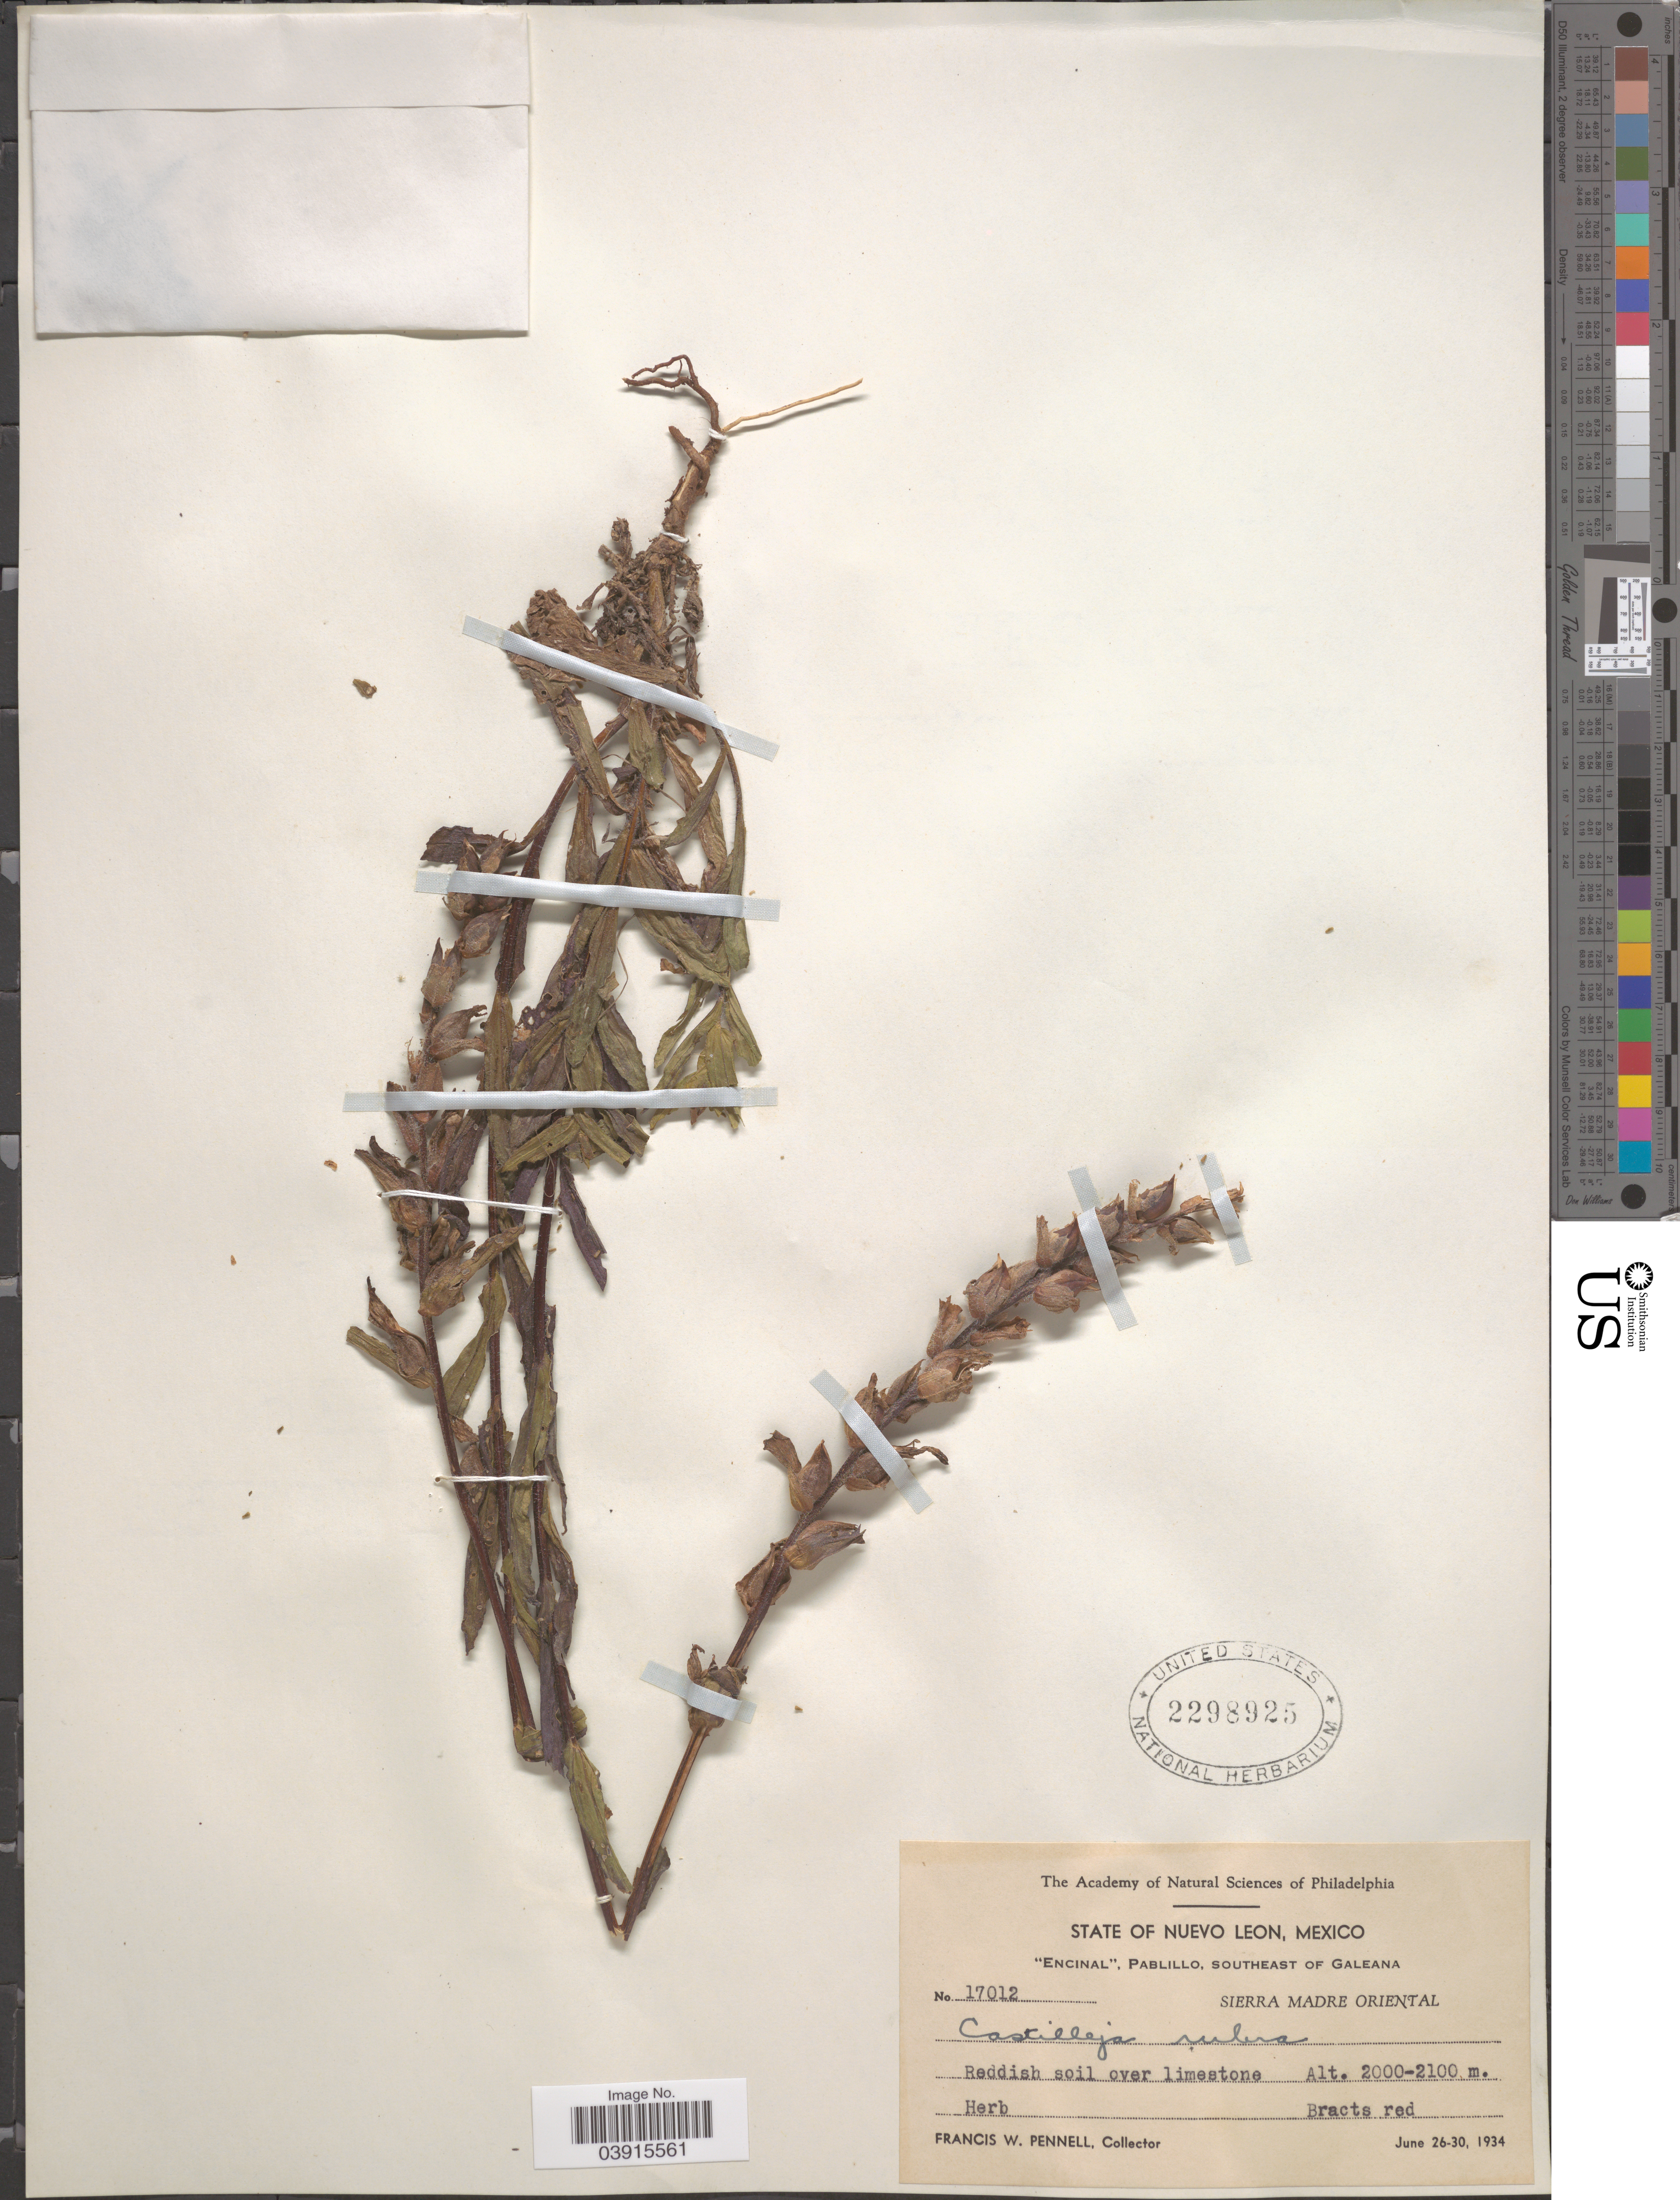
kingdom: Plantae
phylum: Tracheophyta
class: Magnoliopsida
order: Lamiales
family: Orobanchaceae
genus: Castilleja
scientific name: Castilleja scorzonerifolia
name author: Kunth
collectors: F. W. Pennell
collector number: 17012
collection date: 1934-06-26/1934-06-30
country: Mexico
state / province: Nuevo León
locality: Encinal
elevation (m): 2000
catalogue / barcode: US 2298925